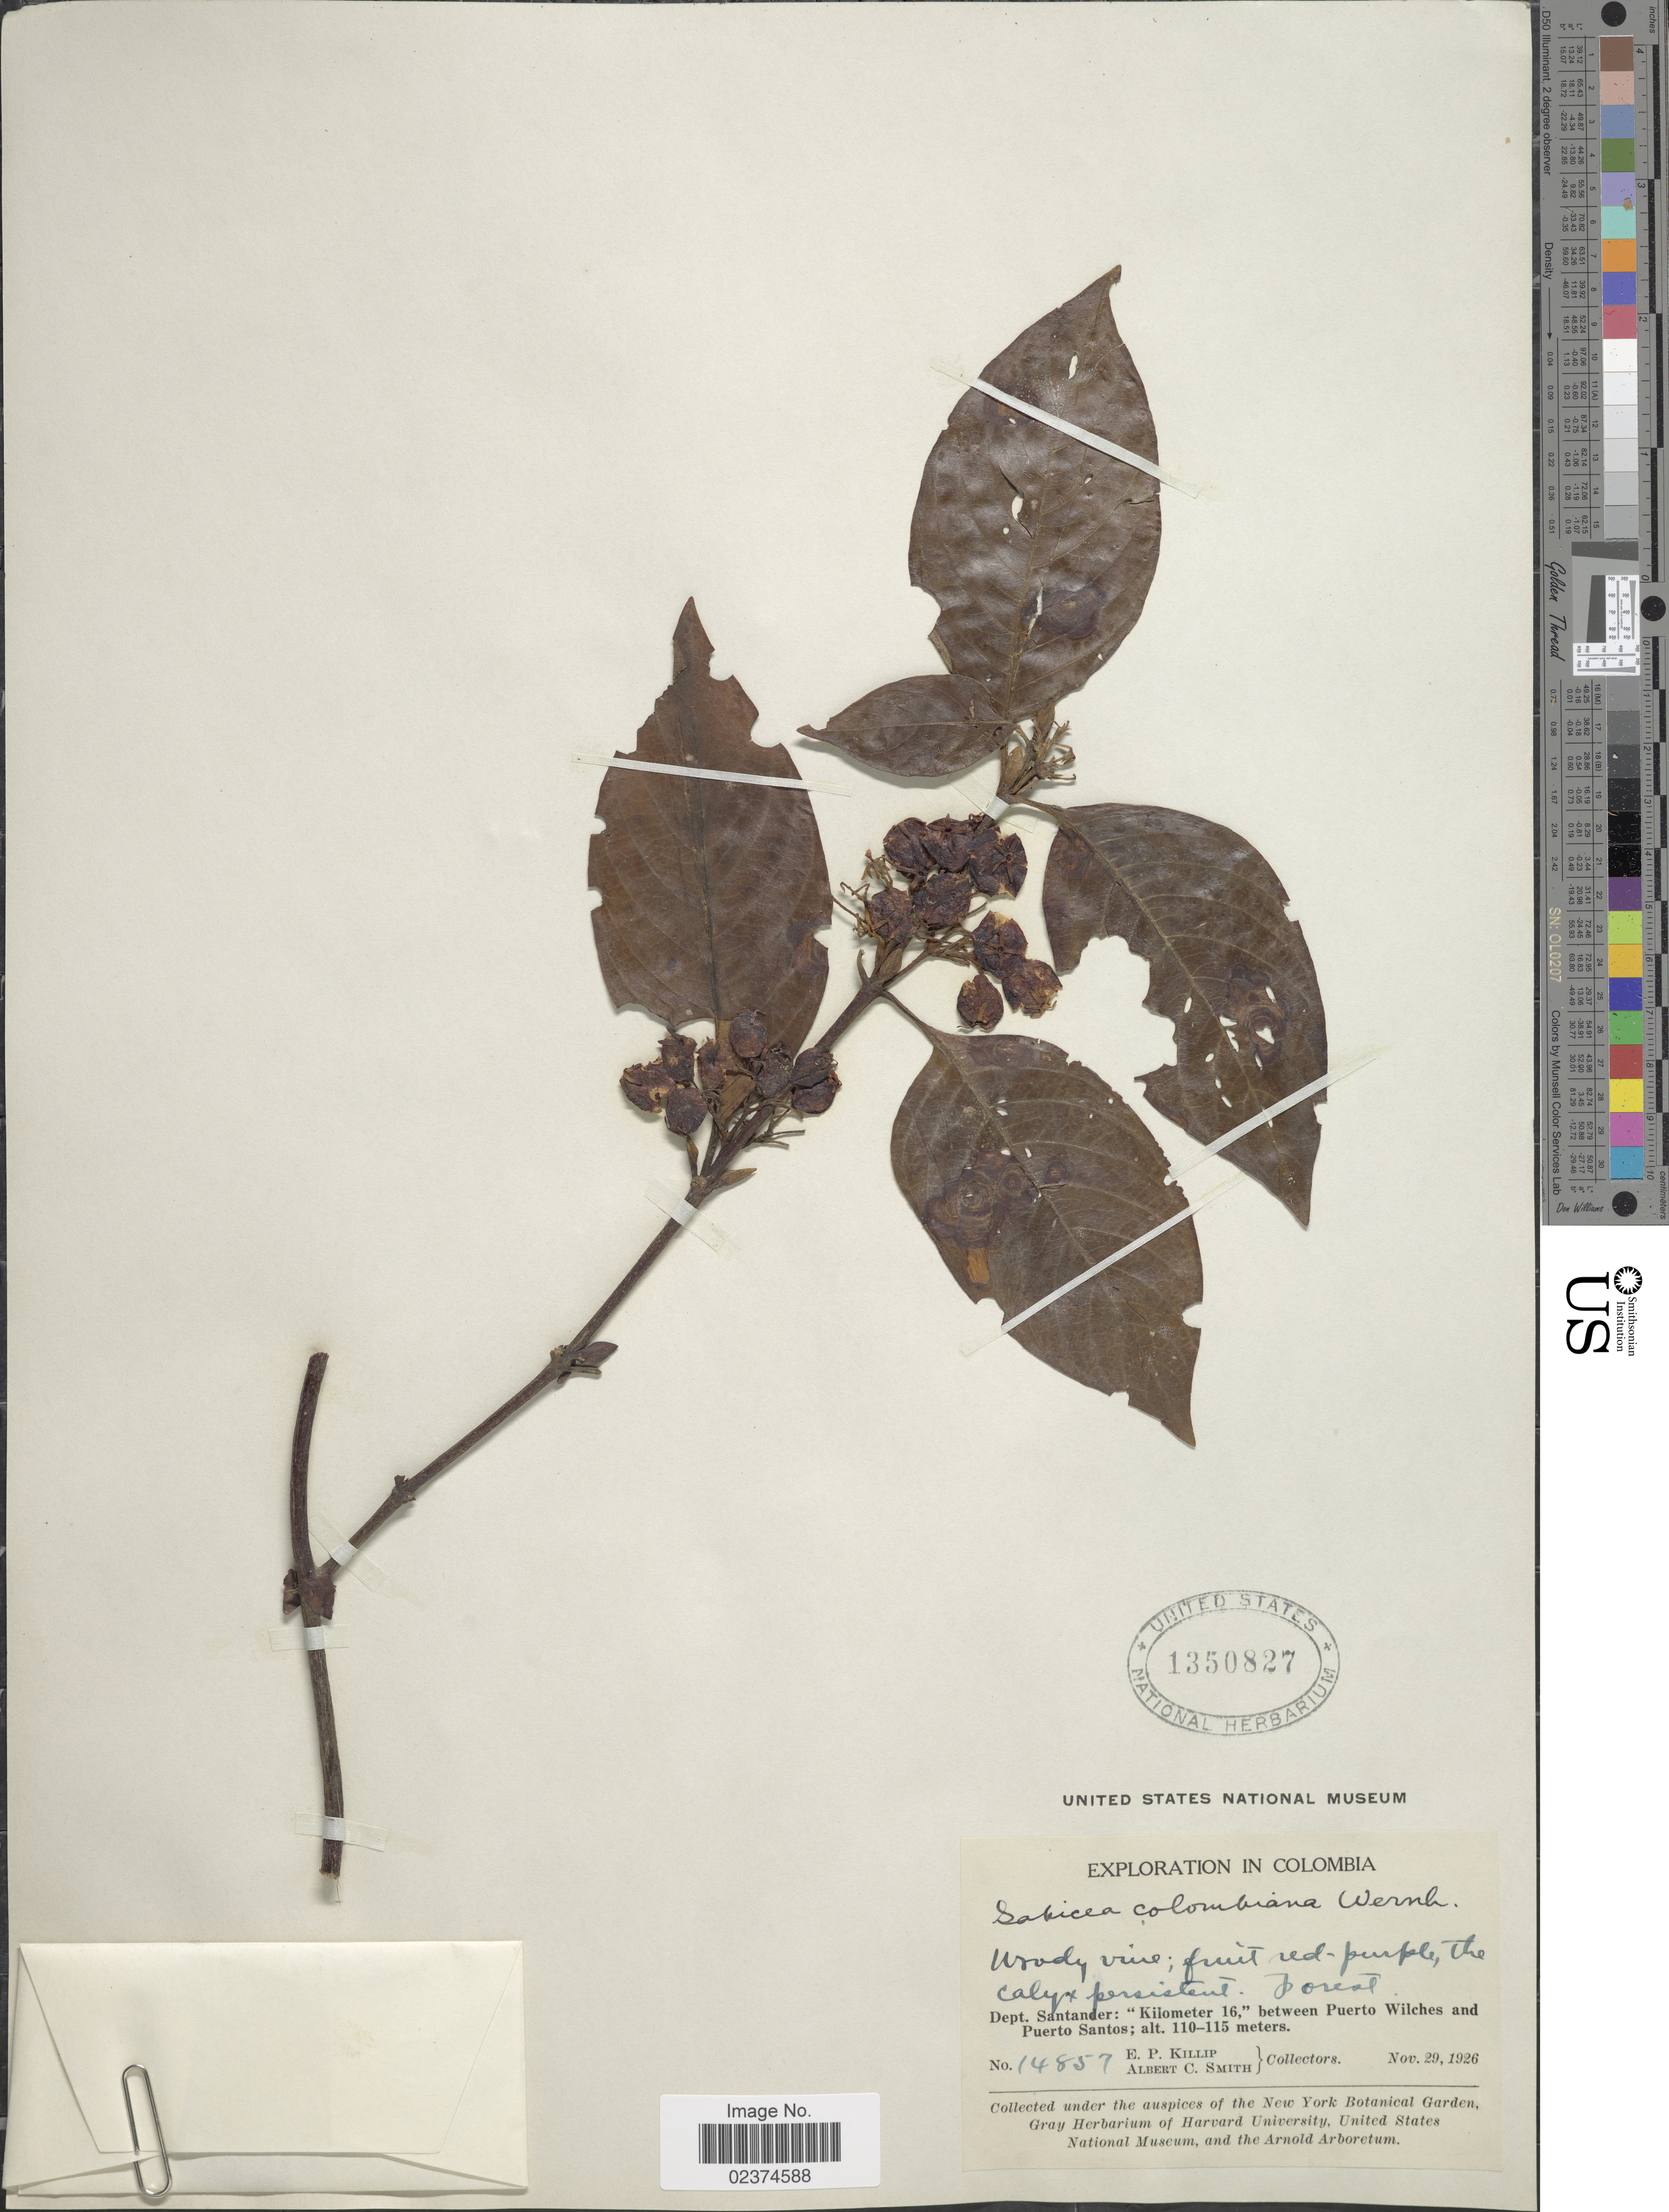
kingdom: Plantae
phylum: Tracheophyta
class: Magnoliopsida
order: Gentianales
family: Rubiaceae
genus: Sabicea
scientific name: Sabicea colombiana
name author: Wernham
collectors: E. P. Killip & A. C. Smith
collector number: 14857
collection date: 1926-11-29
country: Colombia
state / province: Santander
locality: Kilometer 16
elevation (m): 110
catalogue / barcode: US 1350827